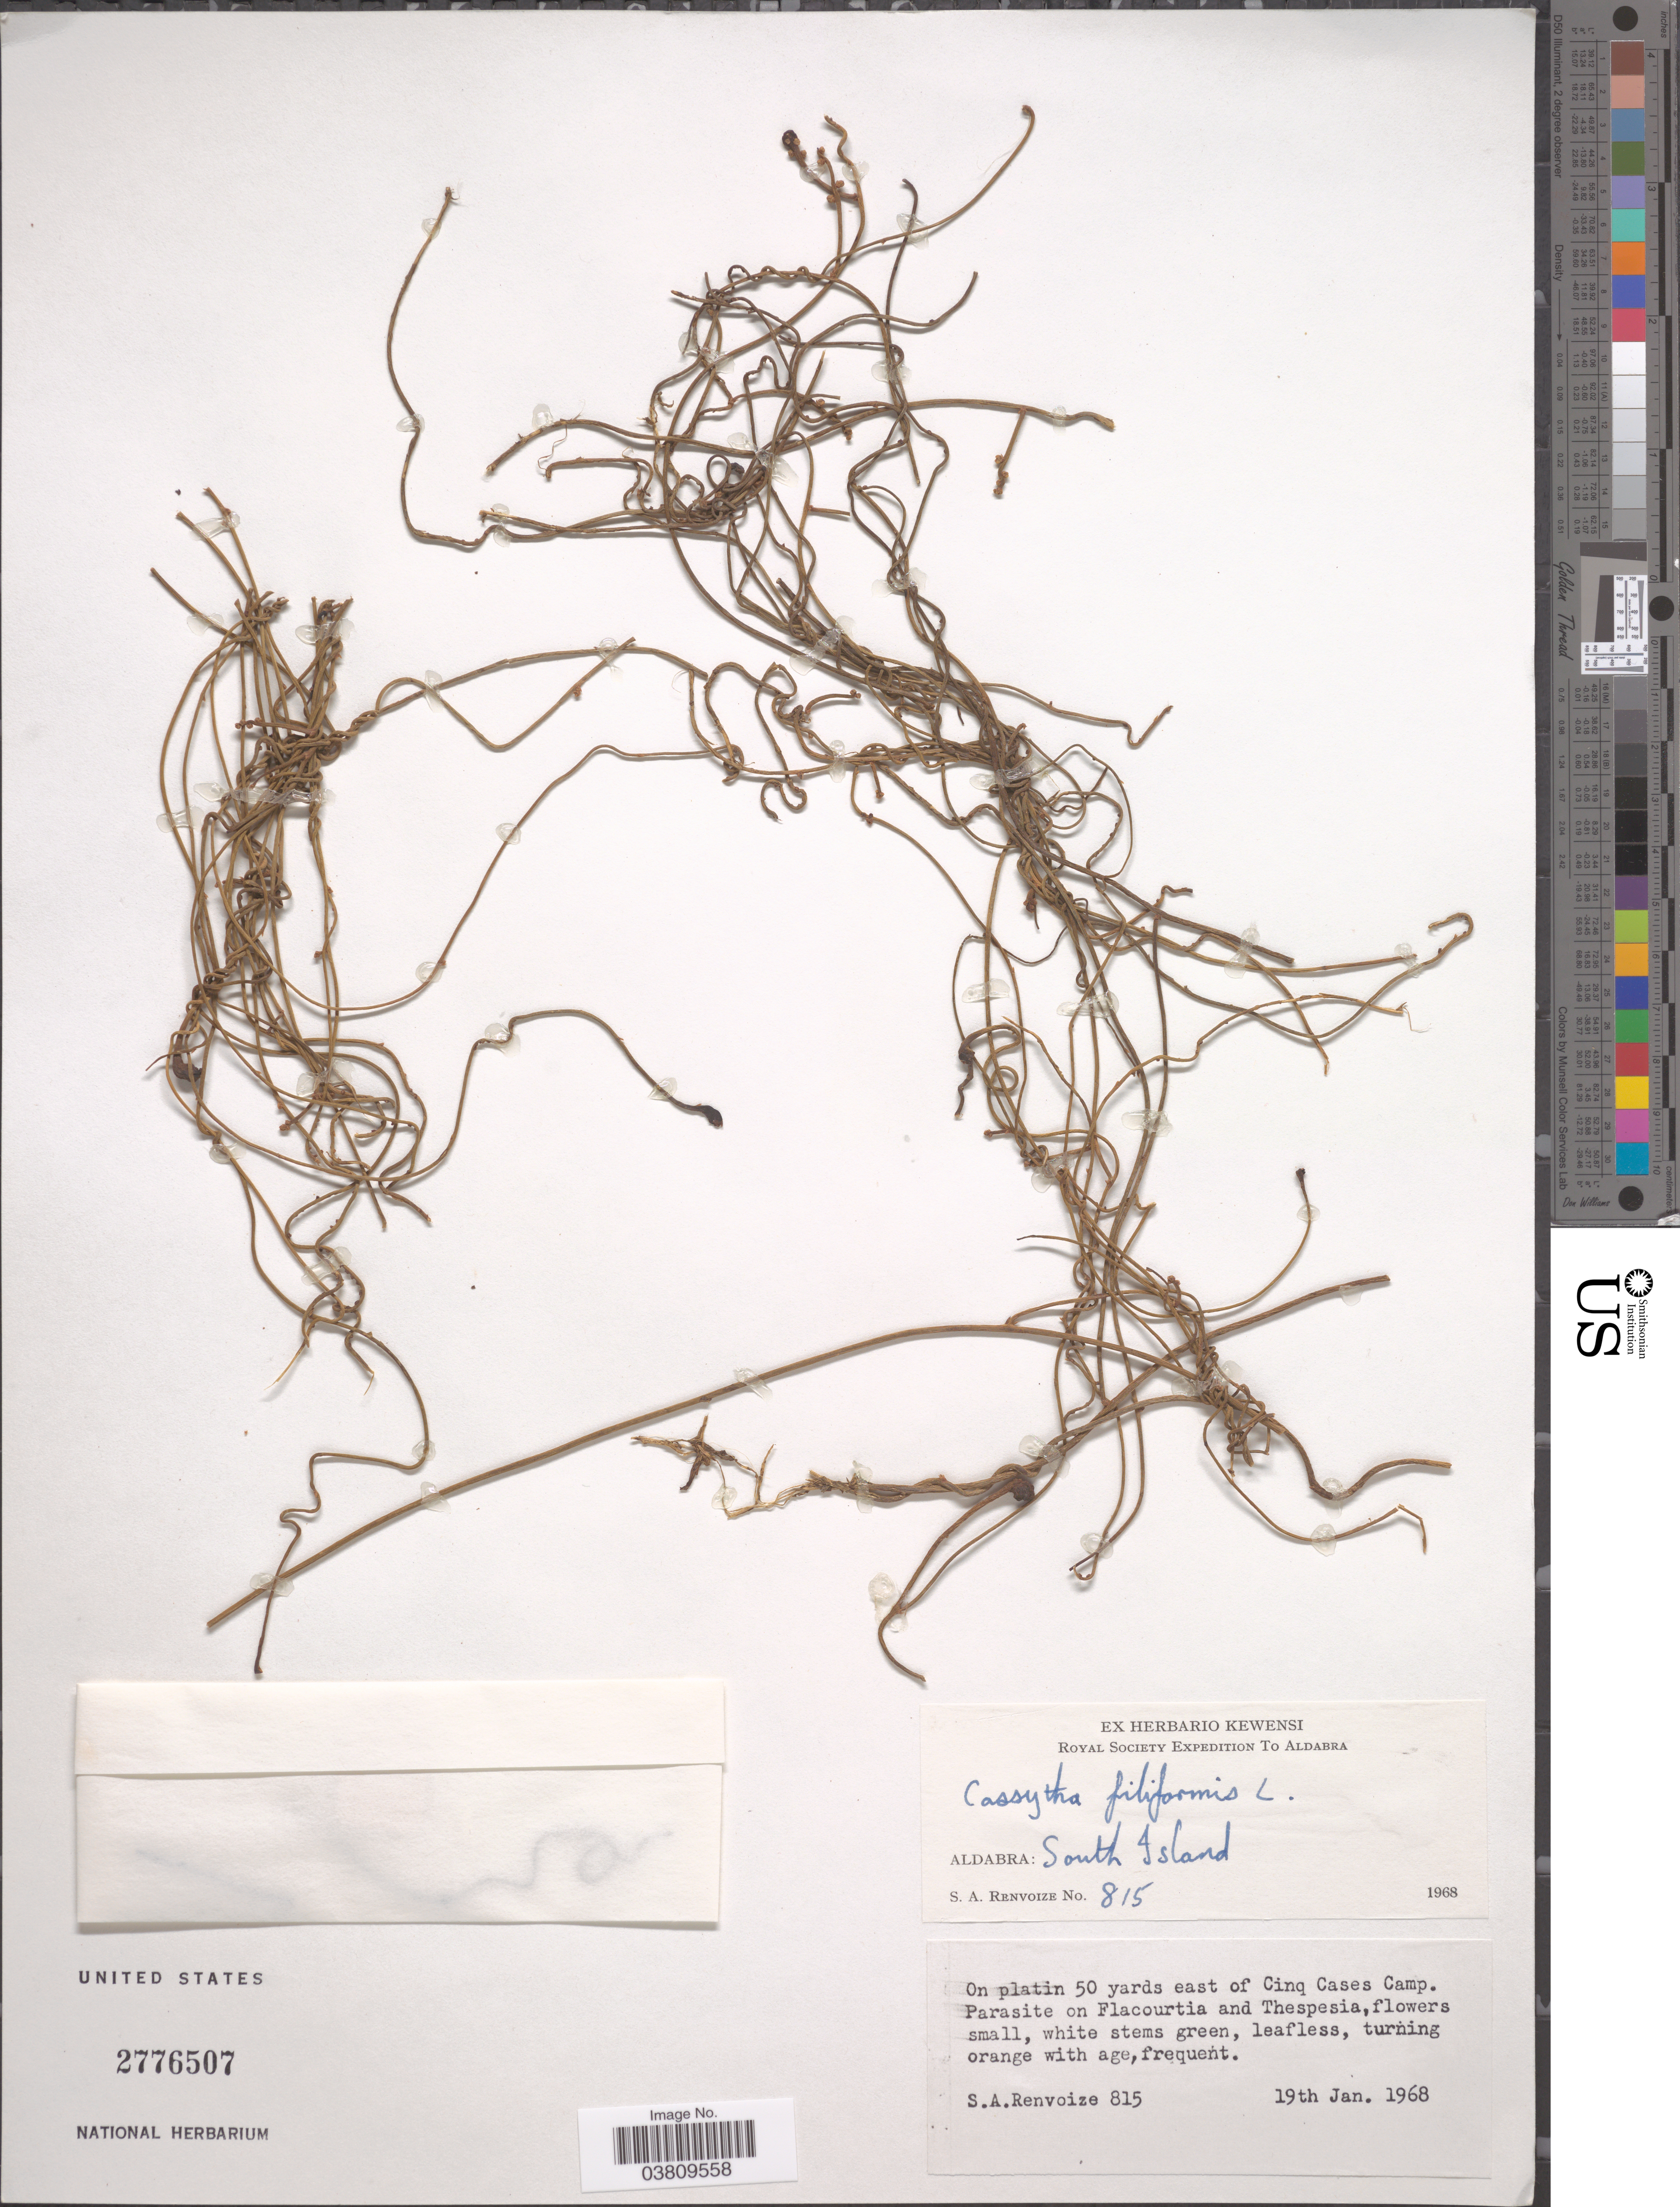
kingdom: Plantae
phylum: Tracheophyta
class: Magnoliopsida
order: Laurales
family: Lauraceae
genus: Cassytha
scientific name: Cassytha filiformis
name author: L.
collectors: S. A. Renvoize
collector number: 815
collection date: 1968-01-19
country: Seychelles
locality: Aldabra: South Island. On platin 50 yards east of Cinq Cases Camp.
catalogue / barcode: US 2776507